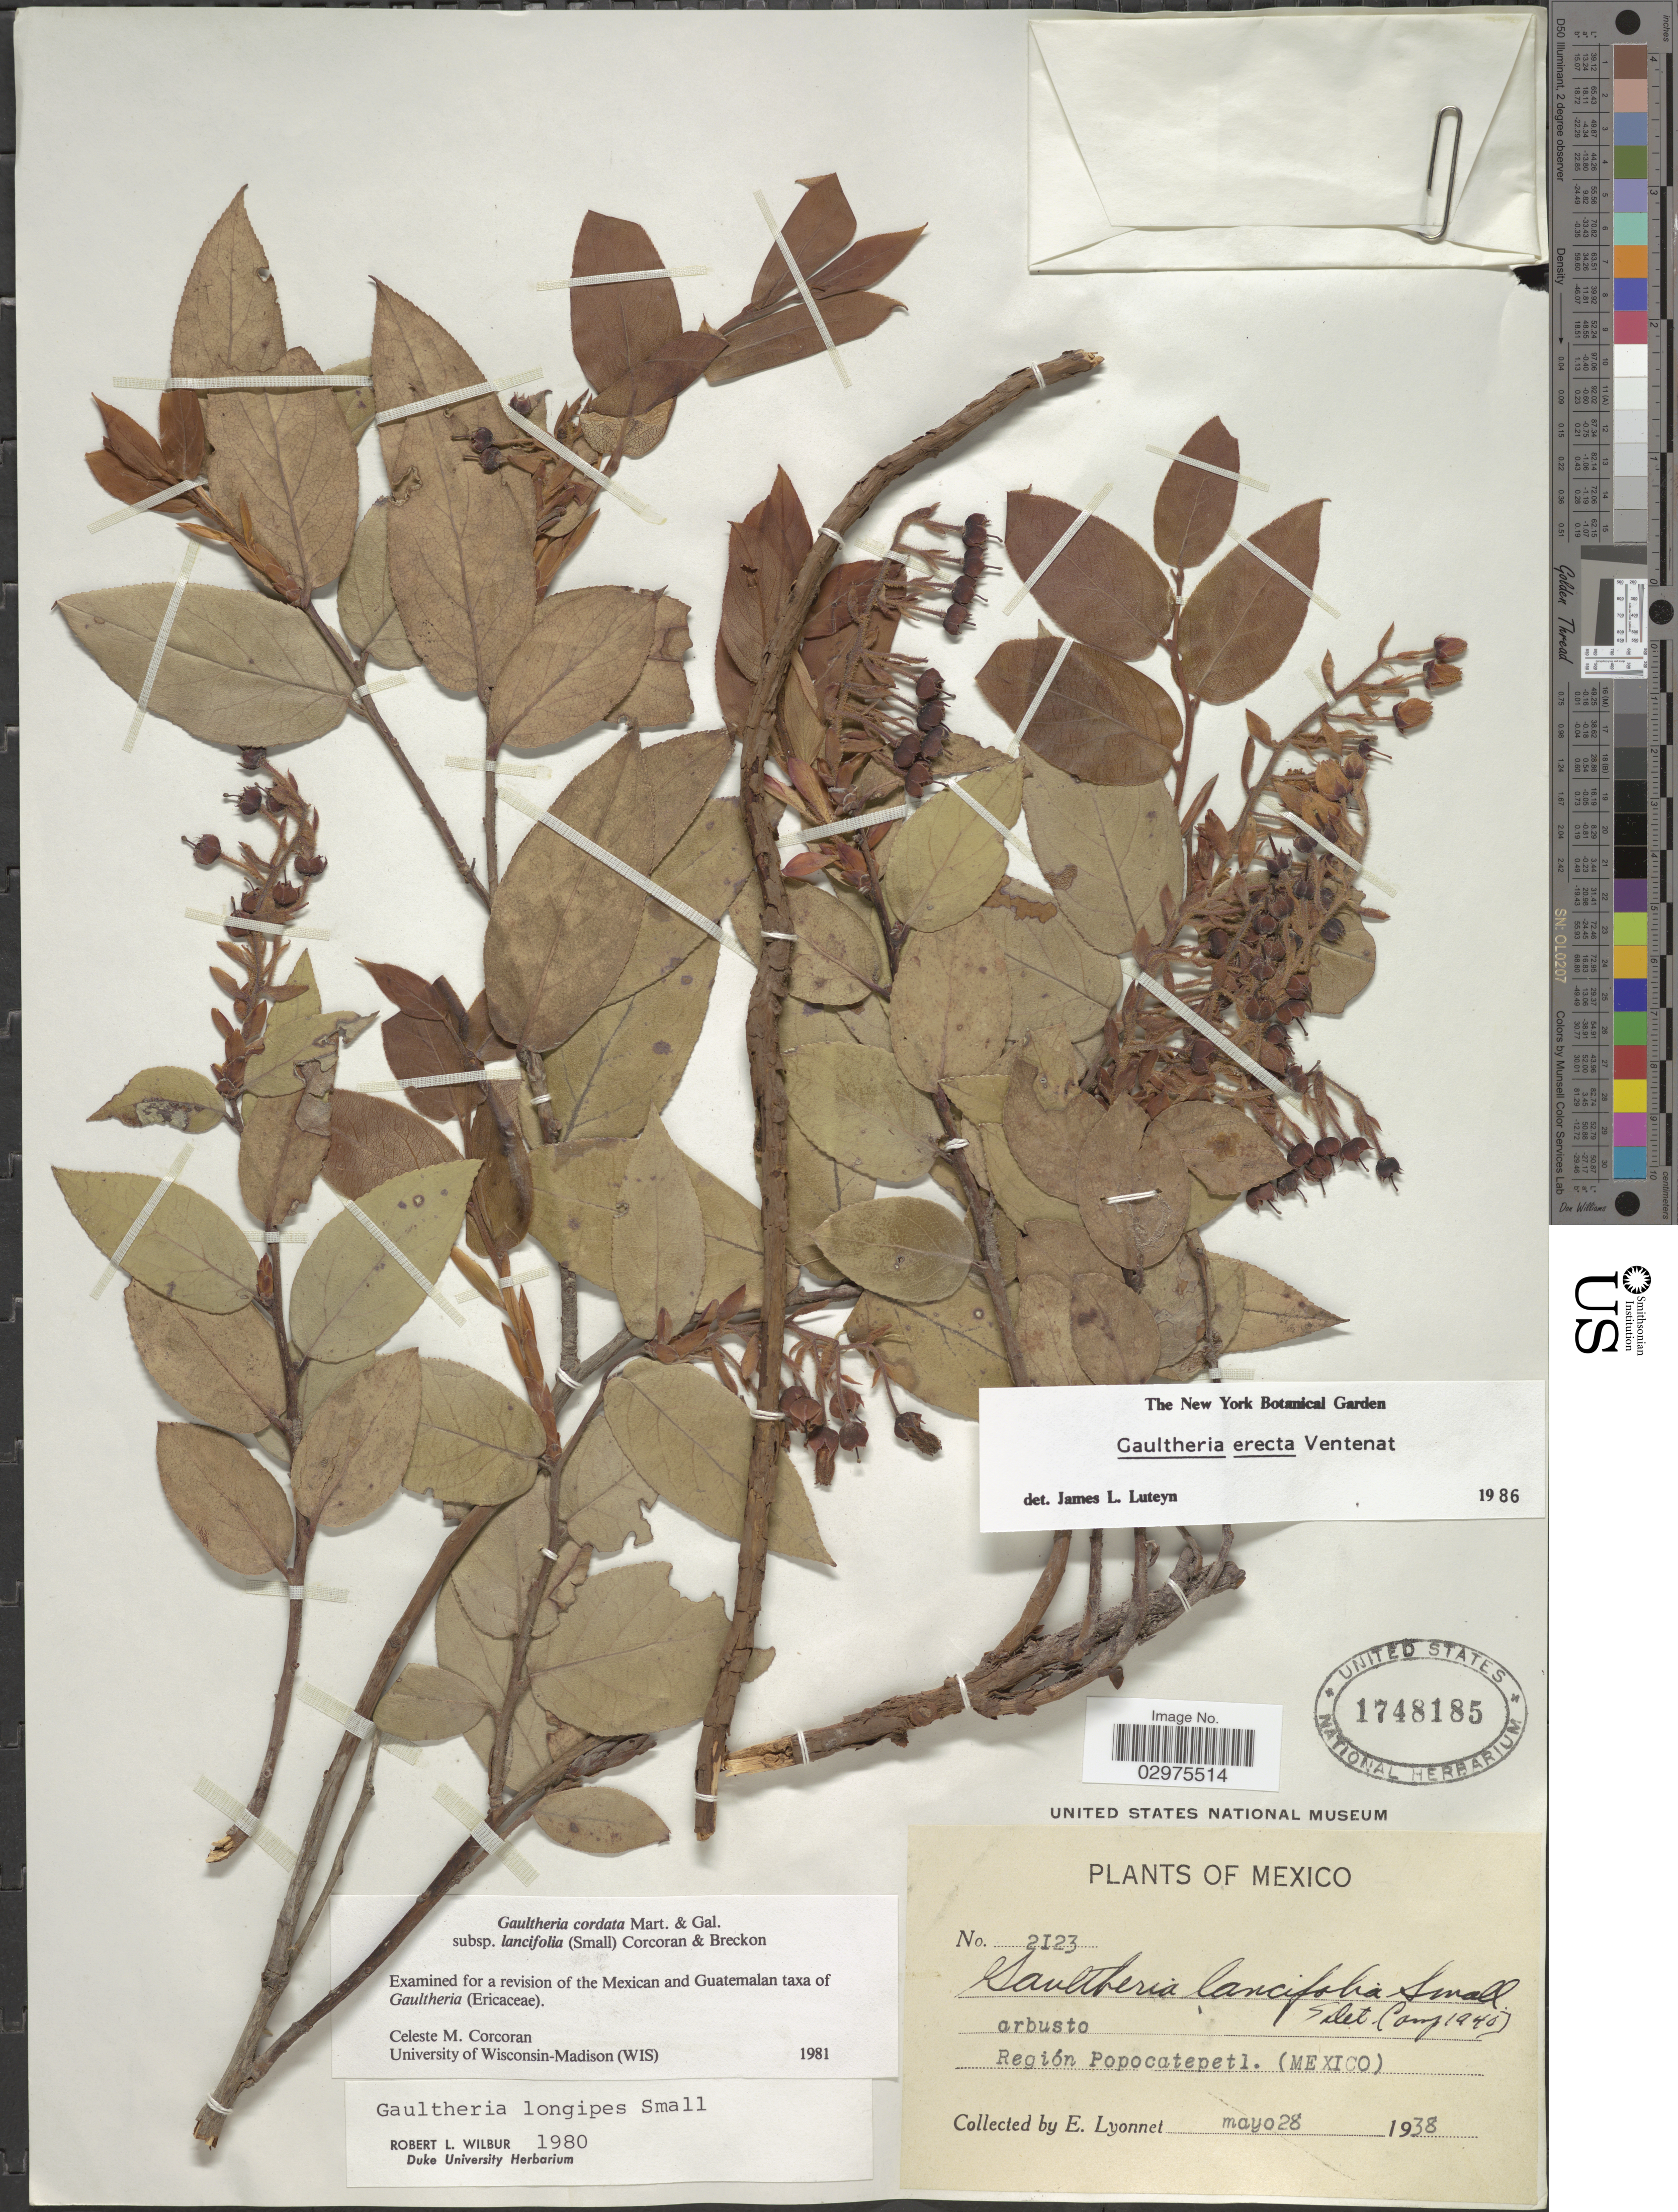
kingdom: Plantae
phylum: Tracheophyta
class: Magnoliopsida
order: Ericales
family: Ericaceae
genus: Gaultheria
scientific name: Gaultheria erecta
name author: Vent.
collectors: E. Lyonnet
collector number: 2123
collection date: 1938-05-28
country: Mexico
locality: Región Popocatepetl.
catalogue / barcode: US 1748185